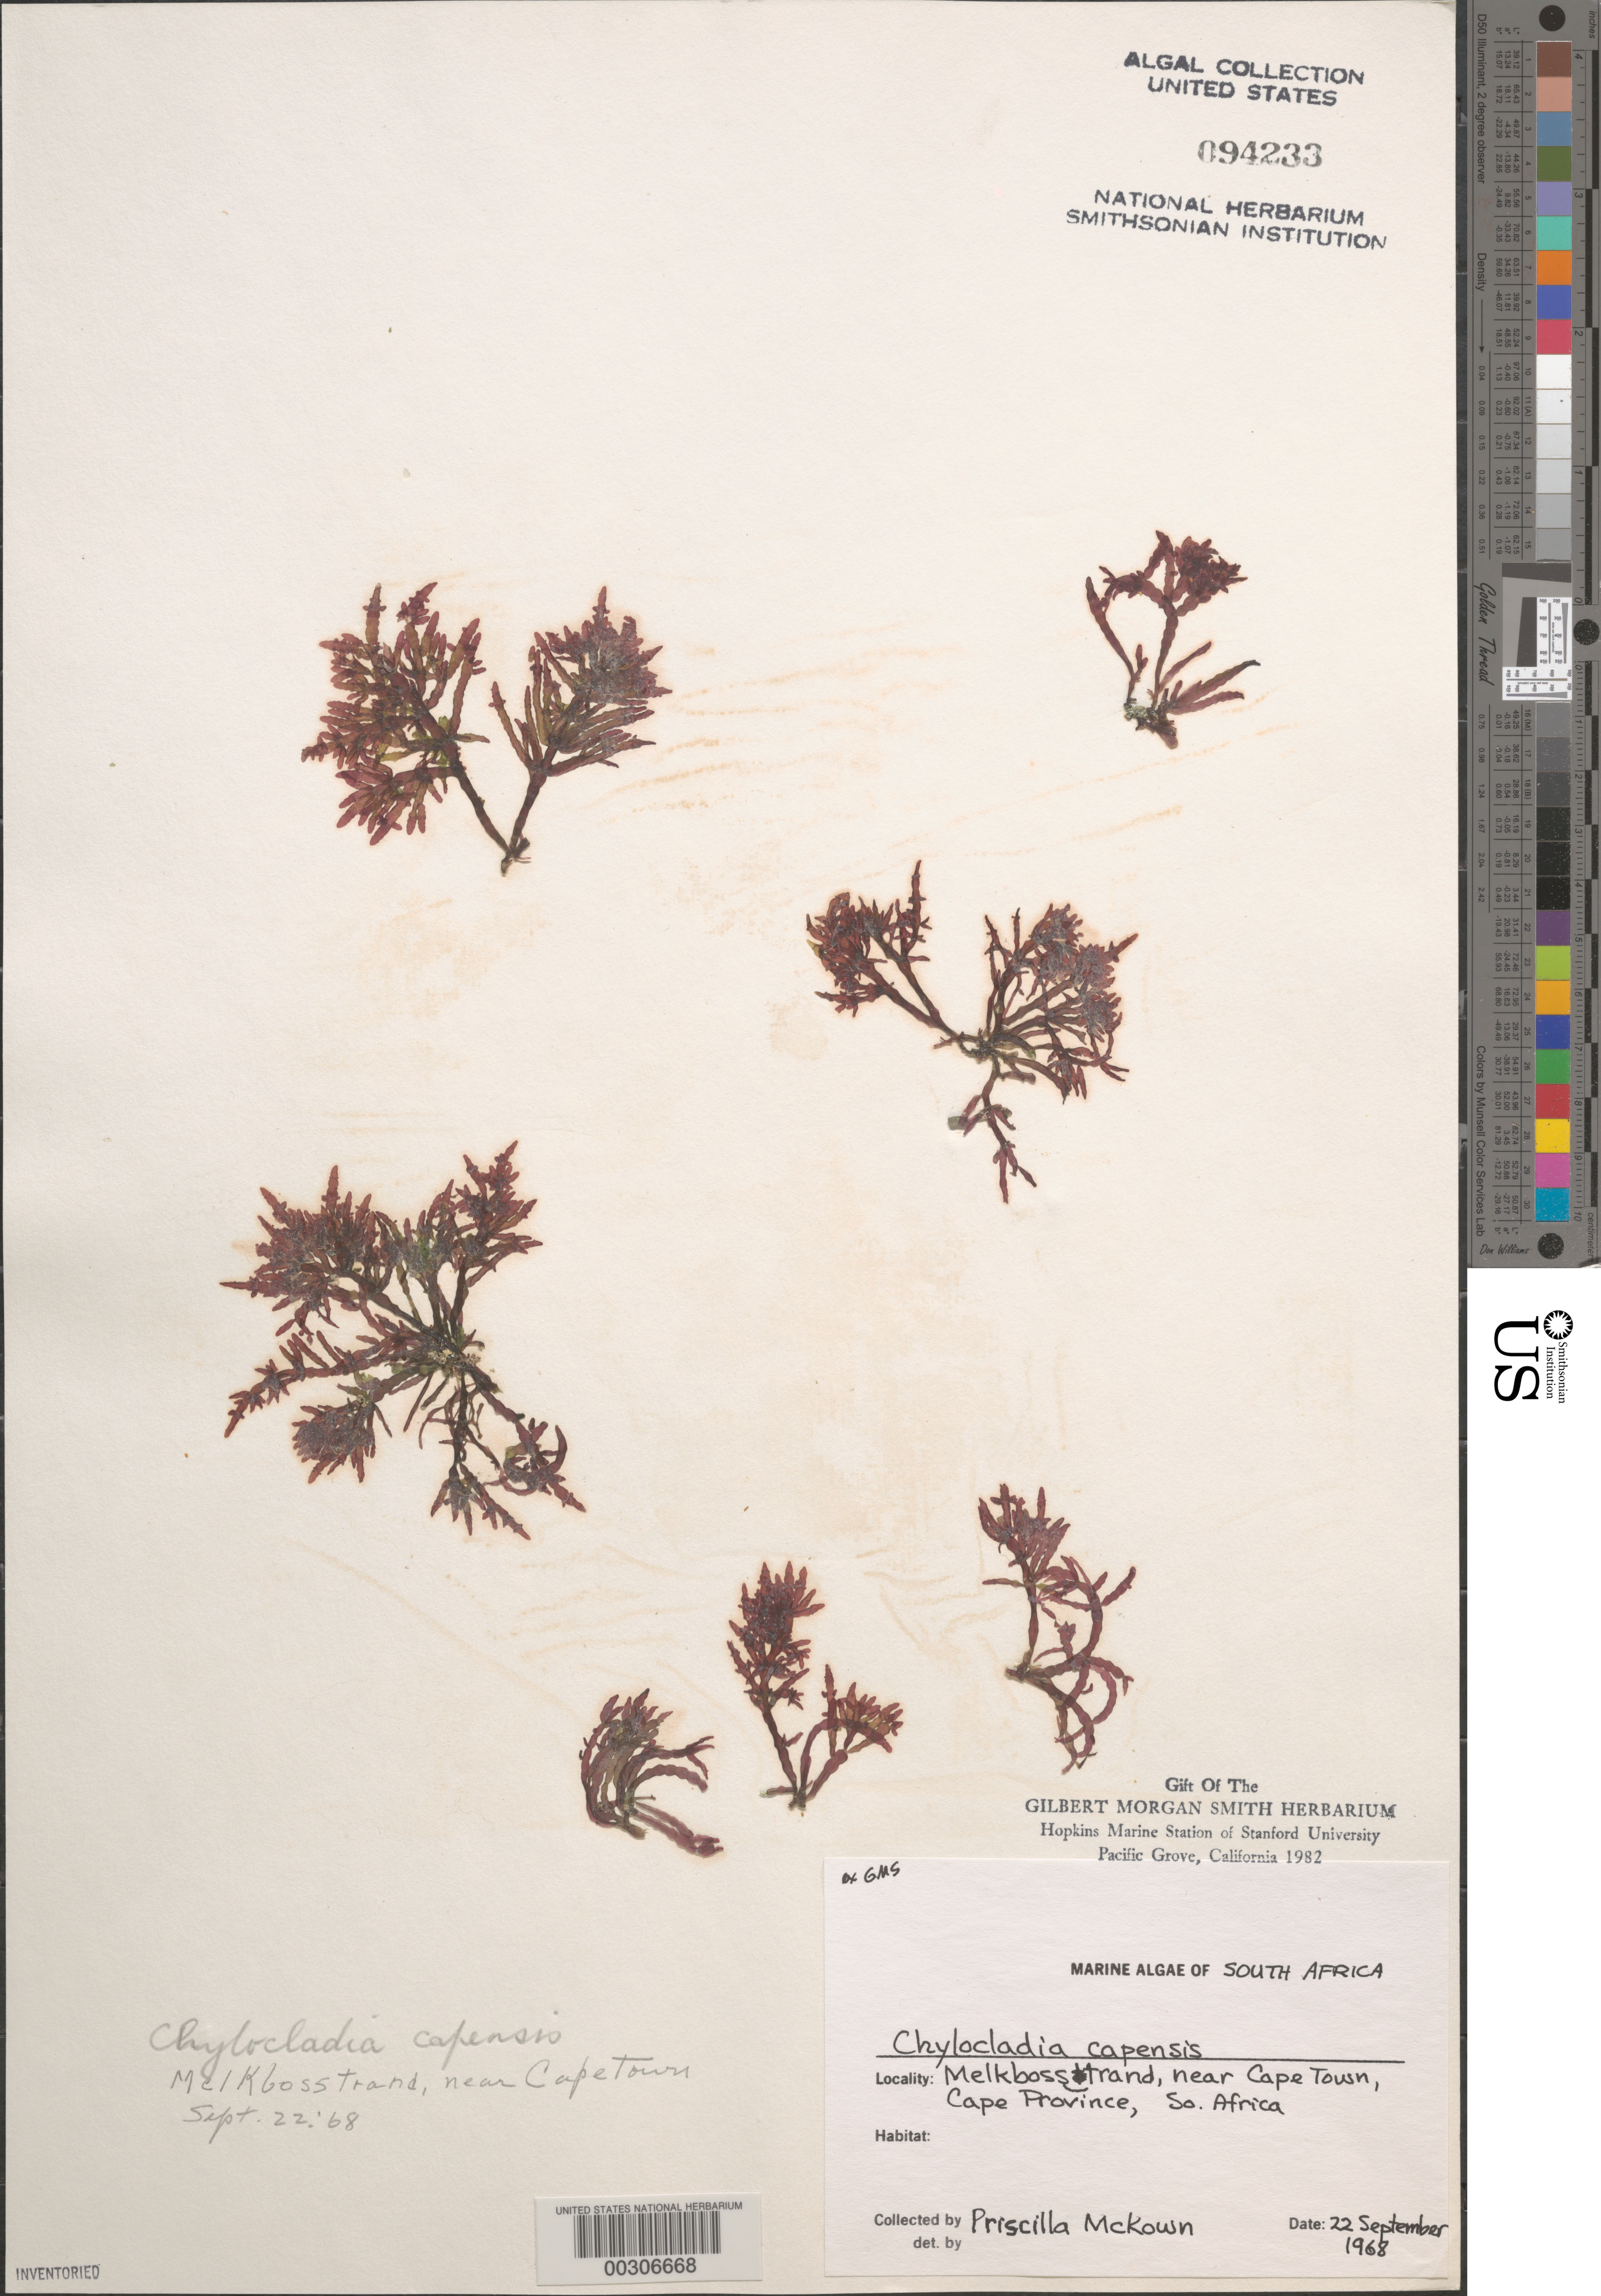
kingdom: Plantae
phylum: Rhodophyta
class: Florideophyceae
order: Rhodymeniales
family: Champiaceae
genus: Chylocladia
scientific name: Chylocladia capensis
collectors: P. McKown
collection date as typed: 22 Sep 1968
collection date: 1968-09-22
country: South Africa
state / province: Western Cape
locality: Melkbosstrand, near cape town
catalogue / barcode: US 94233